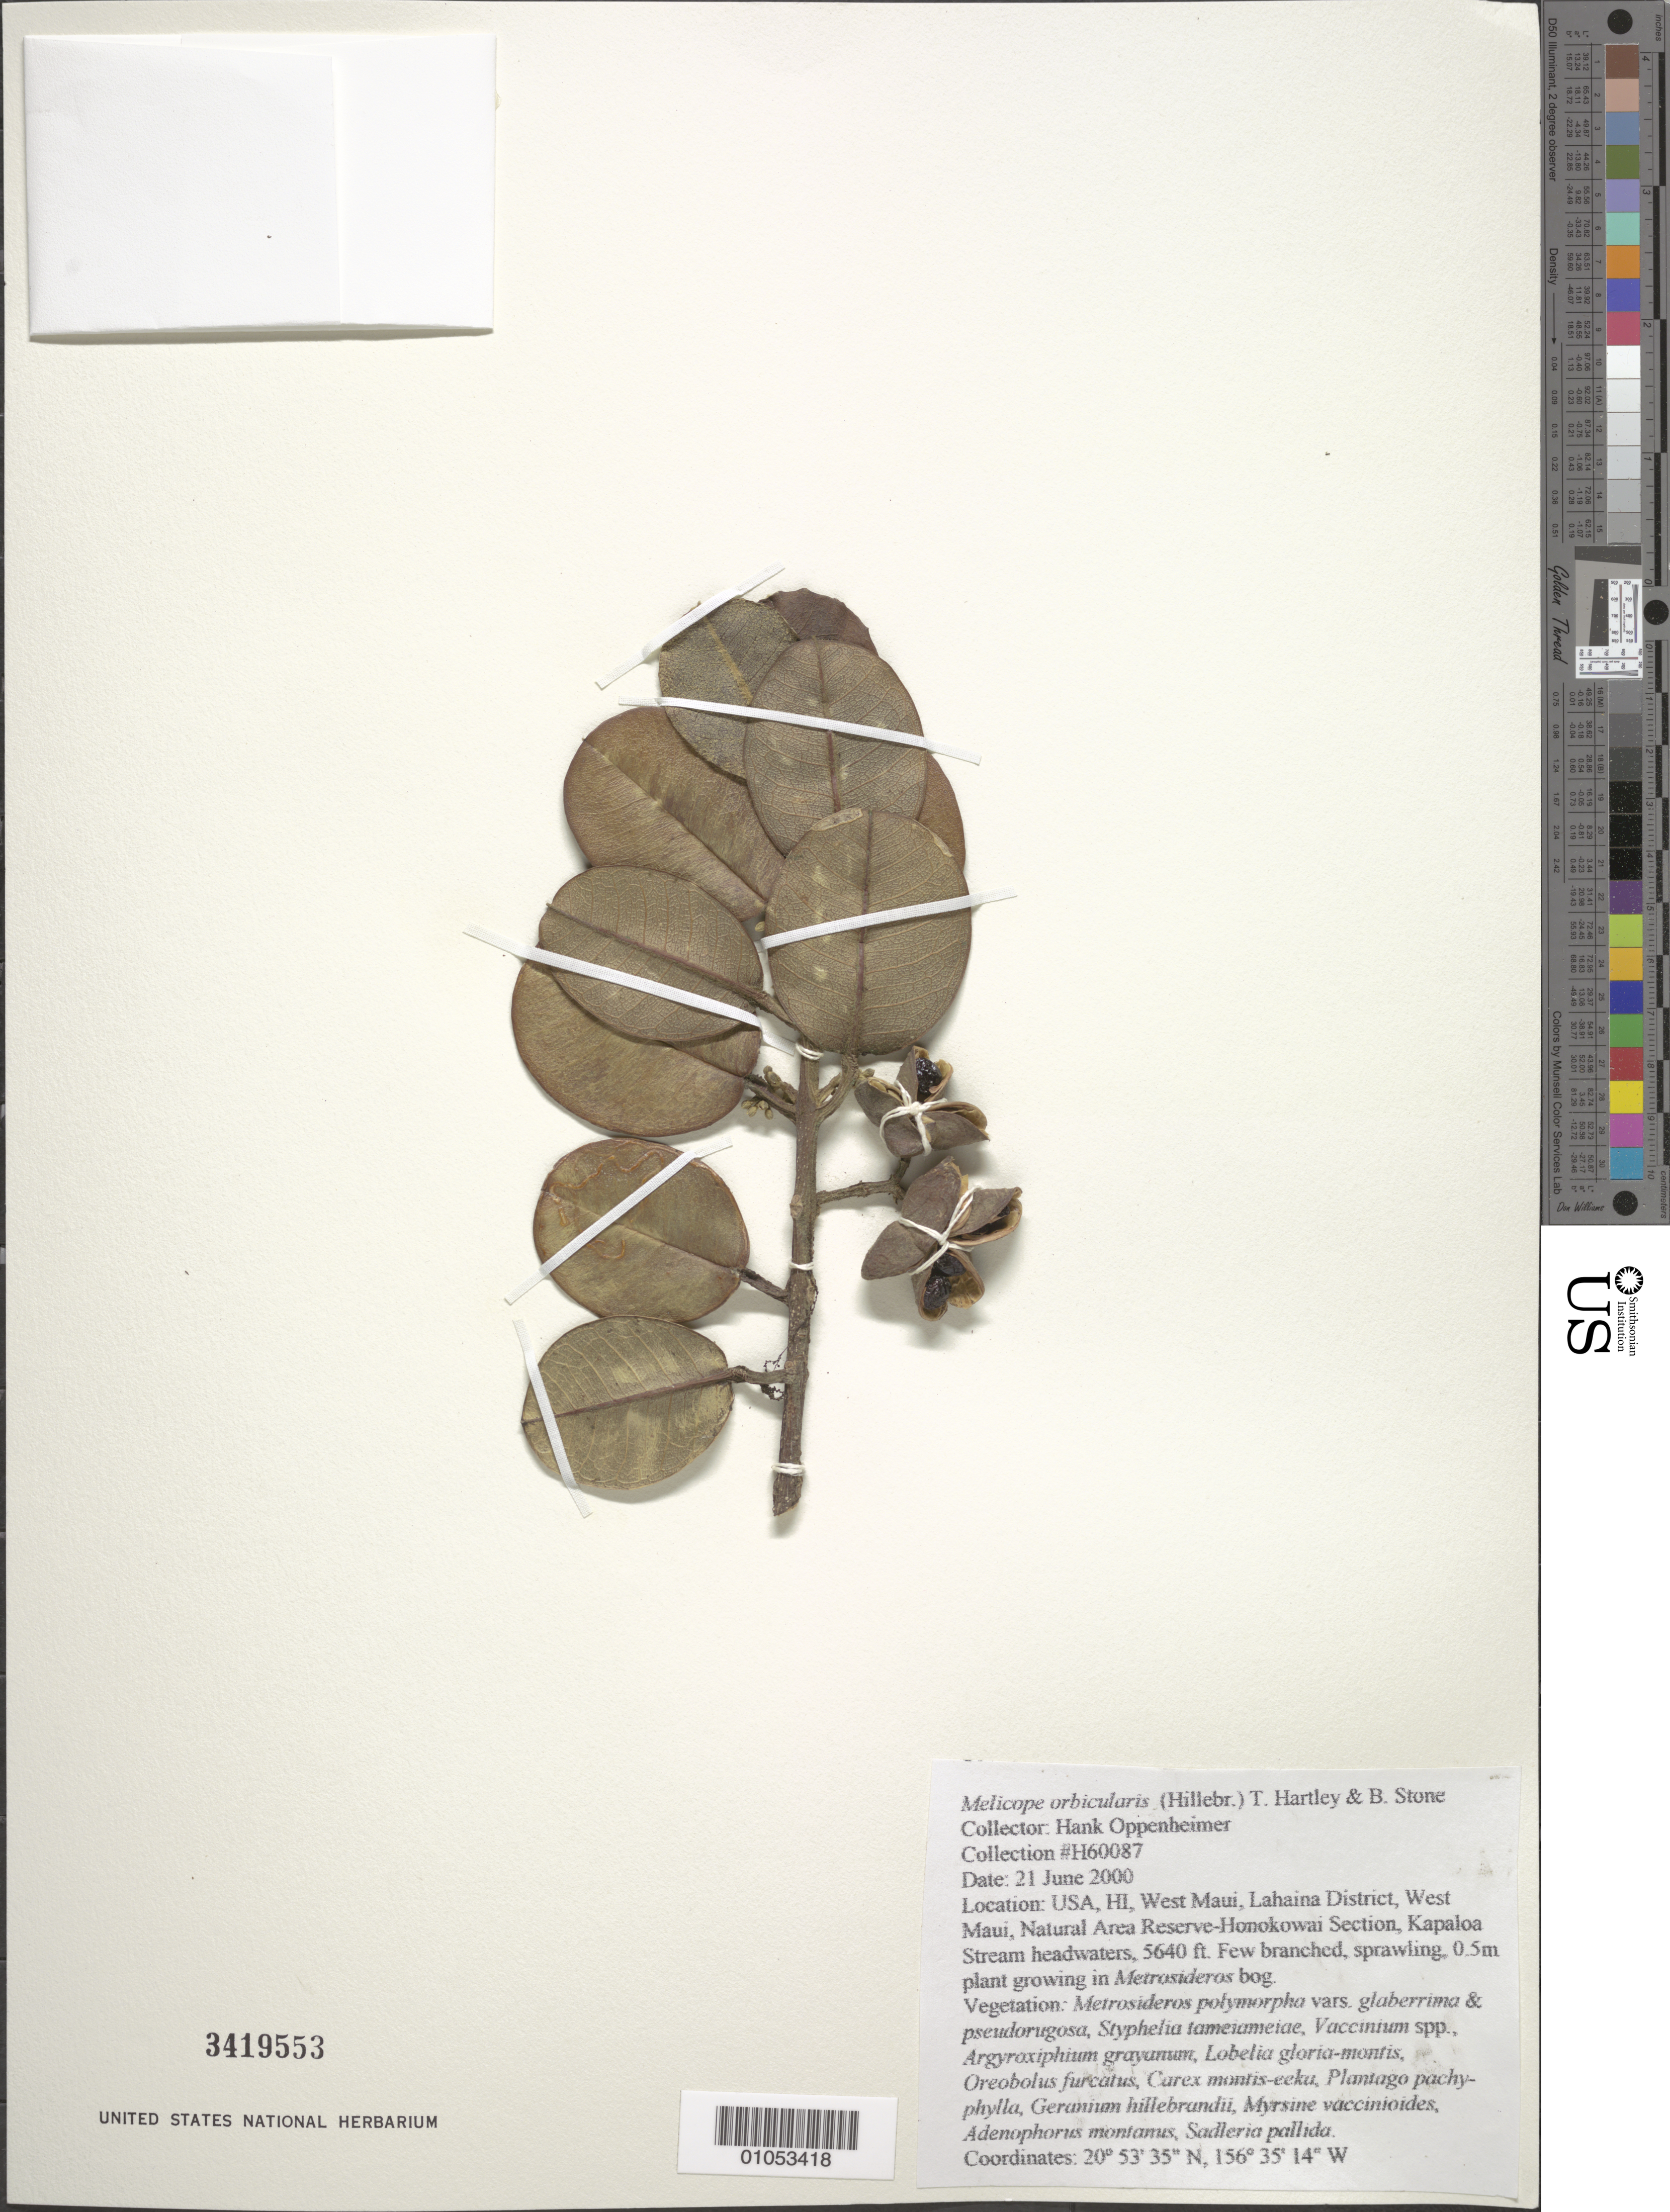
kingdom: Plantae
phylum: Tracheophyta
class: Magnoliopsida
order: Sapindales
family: Rutaceae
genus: Melicope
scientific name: Melicope orbicularis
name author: (Hillebr.) T.G. Hartley & B.C. Stone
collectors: H. L. Oppenheimer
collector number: H60087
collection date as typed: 21 Jun 2000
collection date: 2000-06-21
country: United States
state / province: Hawaii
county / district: Maui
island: Maui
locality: West Maui, Lahaina District, Natural Area Reserve-Honokaowai Section, Kapaloa Stream headwaters.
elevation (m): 1719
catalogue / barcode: US 3419553